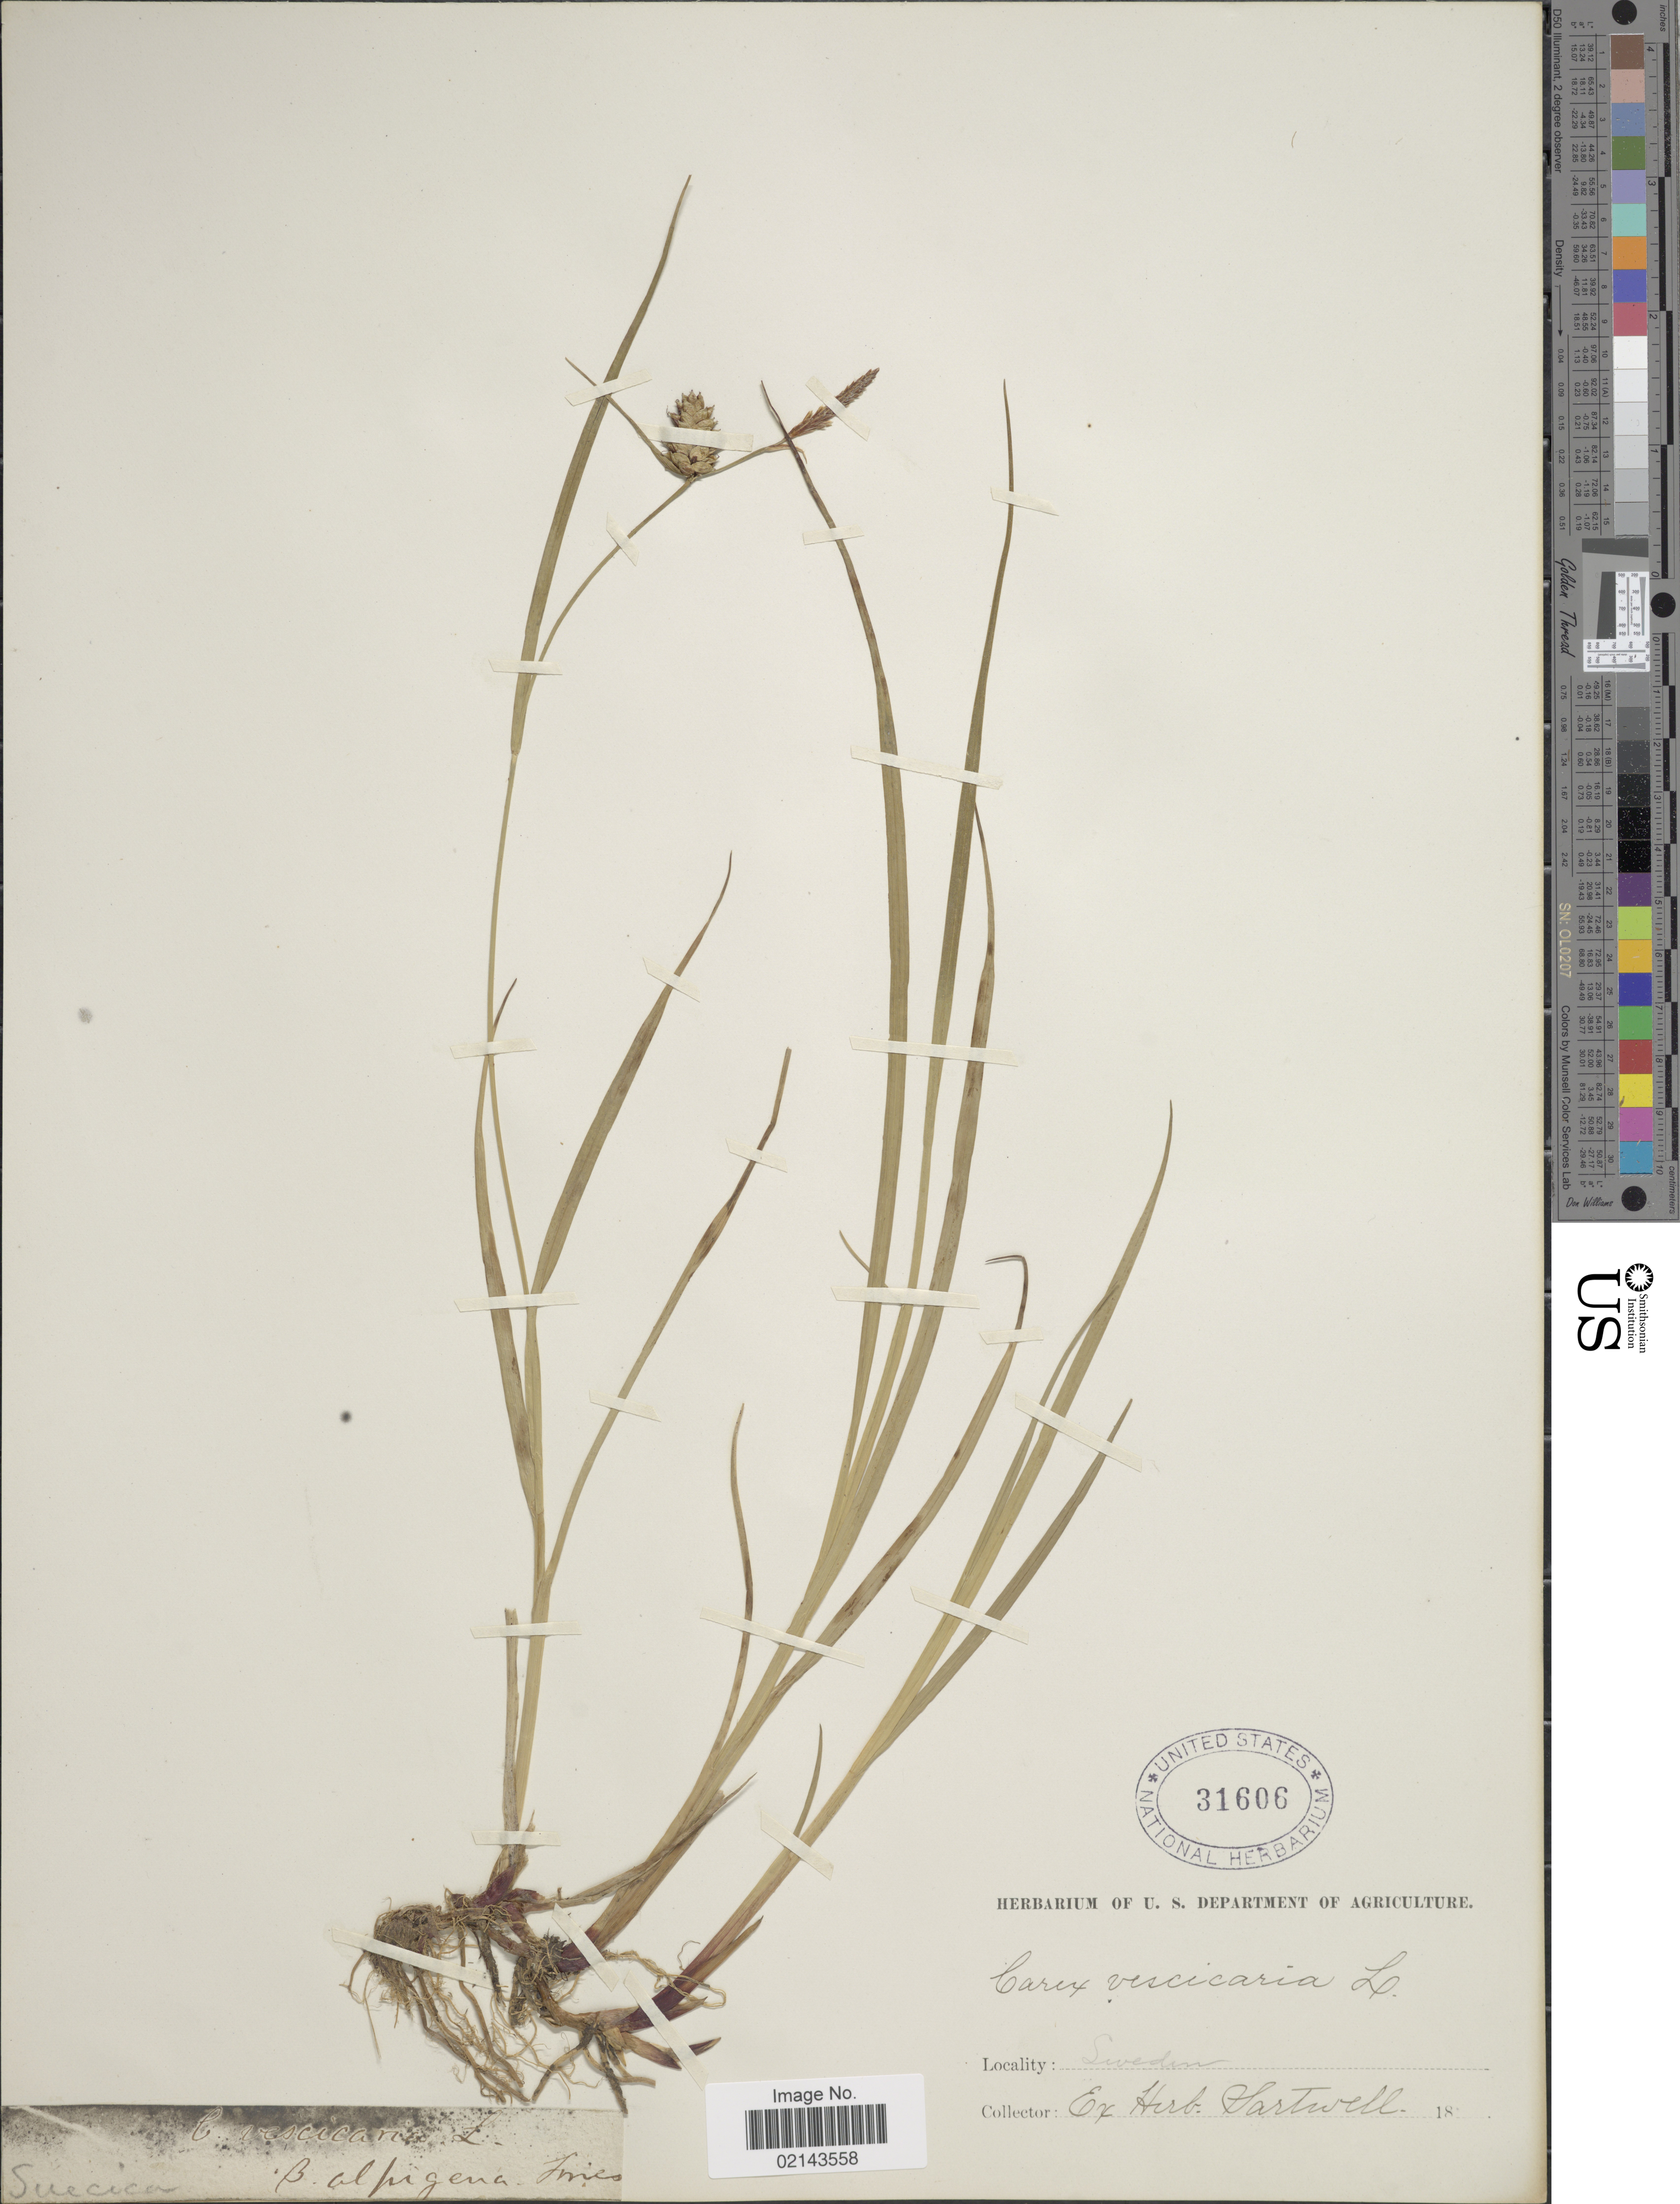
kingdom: Plantae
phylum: Tracheophyta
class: Liliopsida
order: Poales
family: Cyperaceae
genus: Carex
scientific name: Carex vesicaria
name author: L.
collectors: ex herb. Sartwell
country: Sweden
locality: Suecica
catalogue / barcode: US 31606